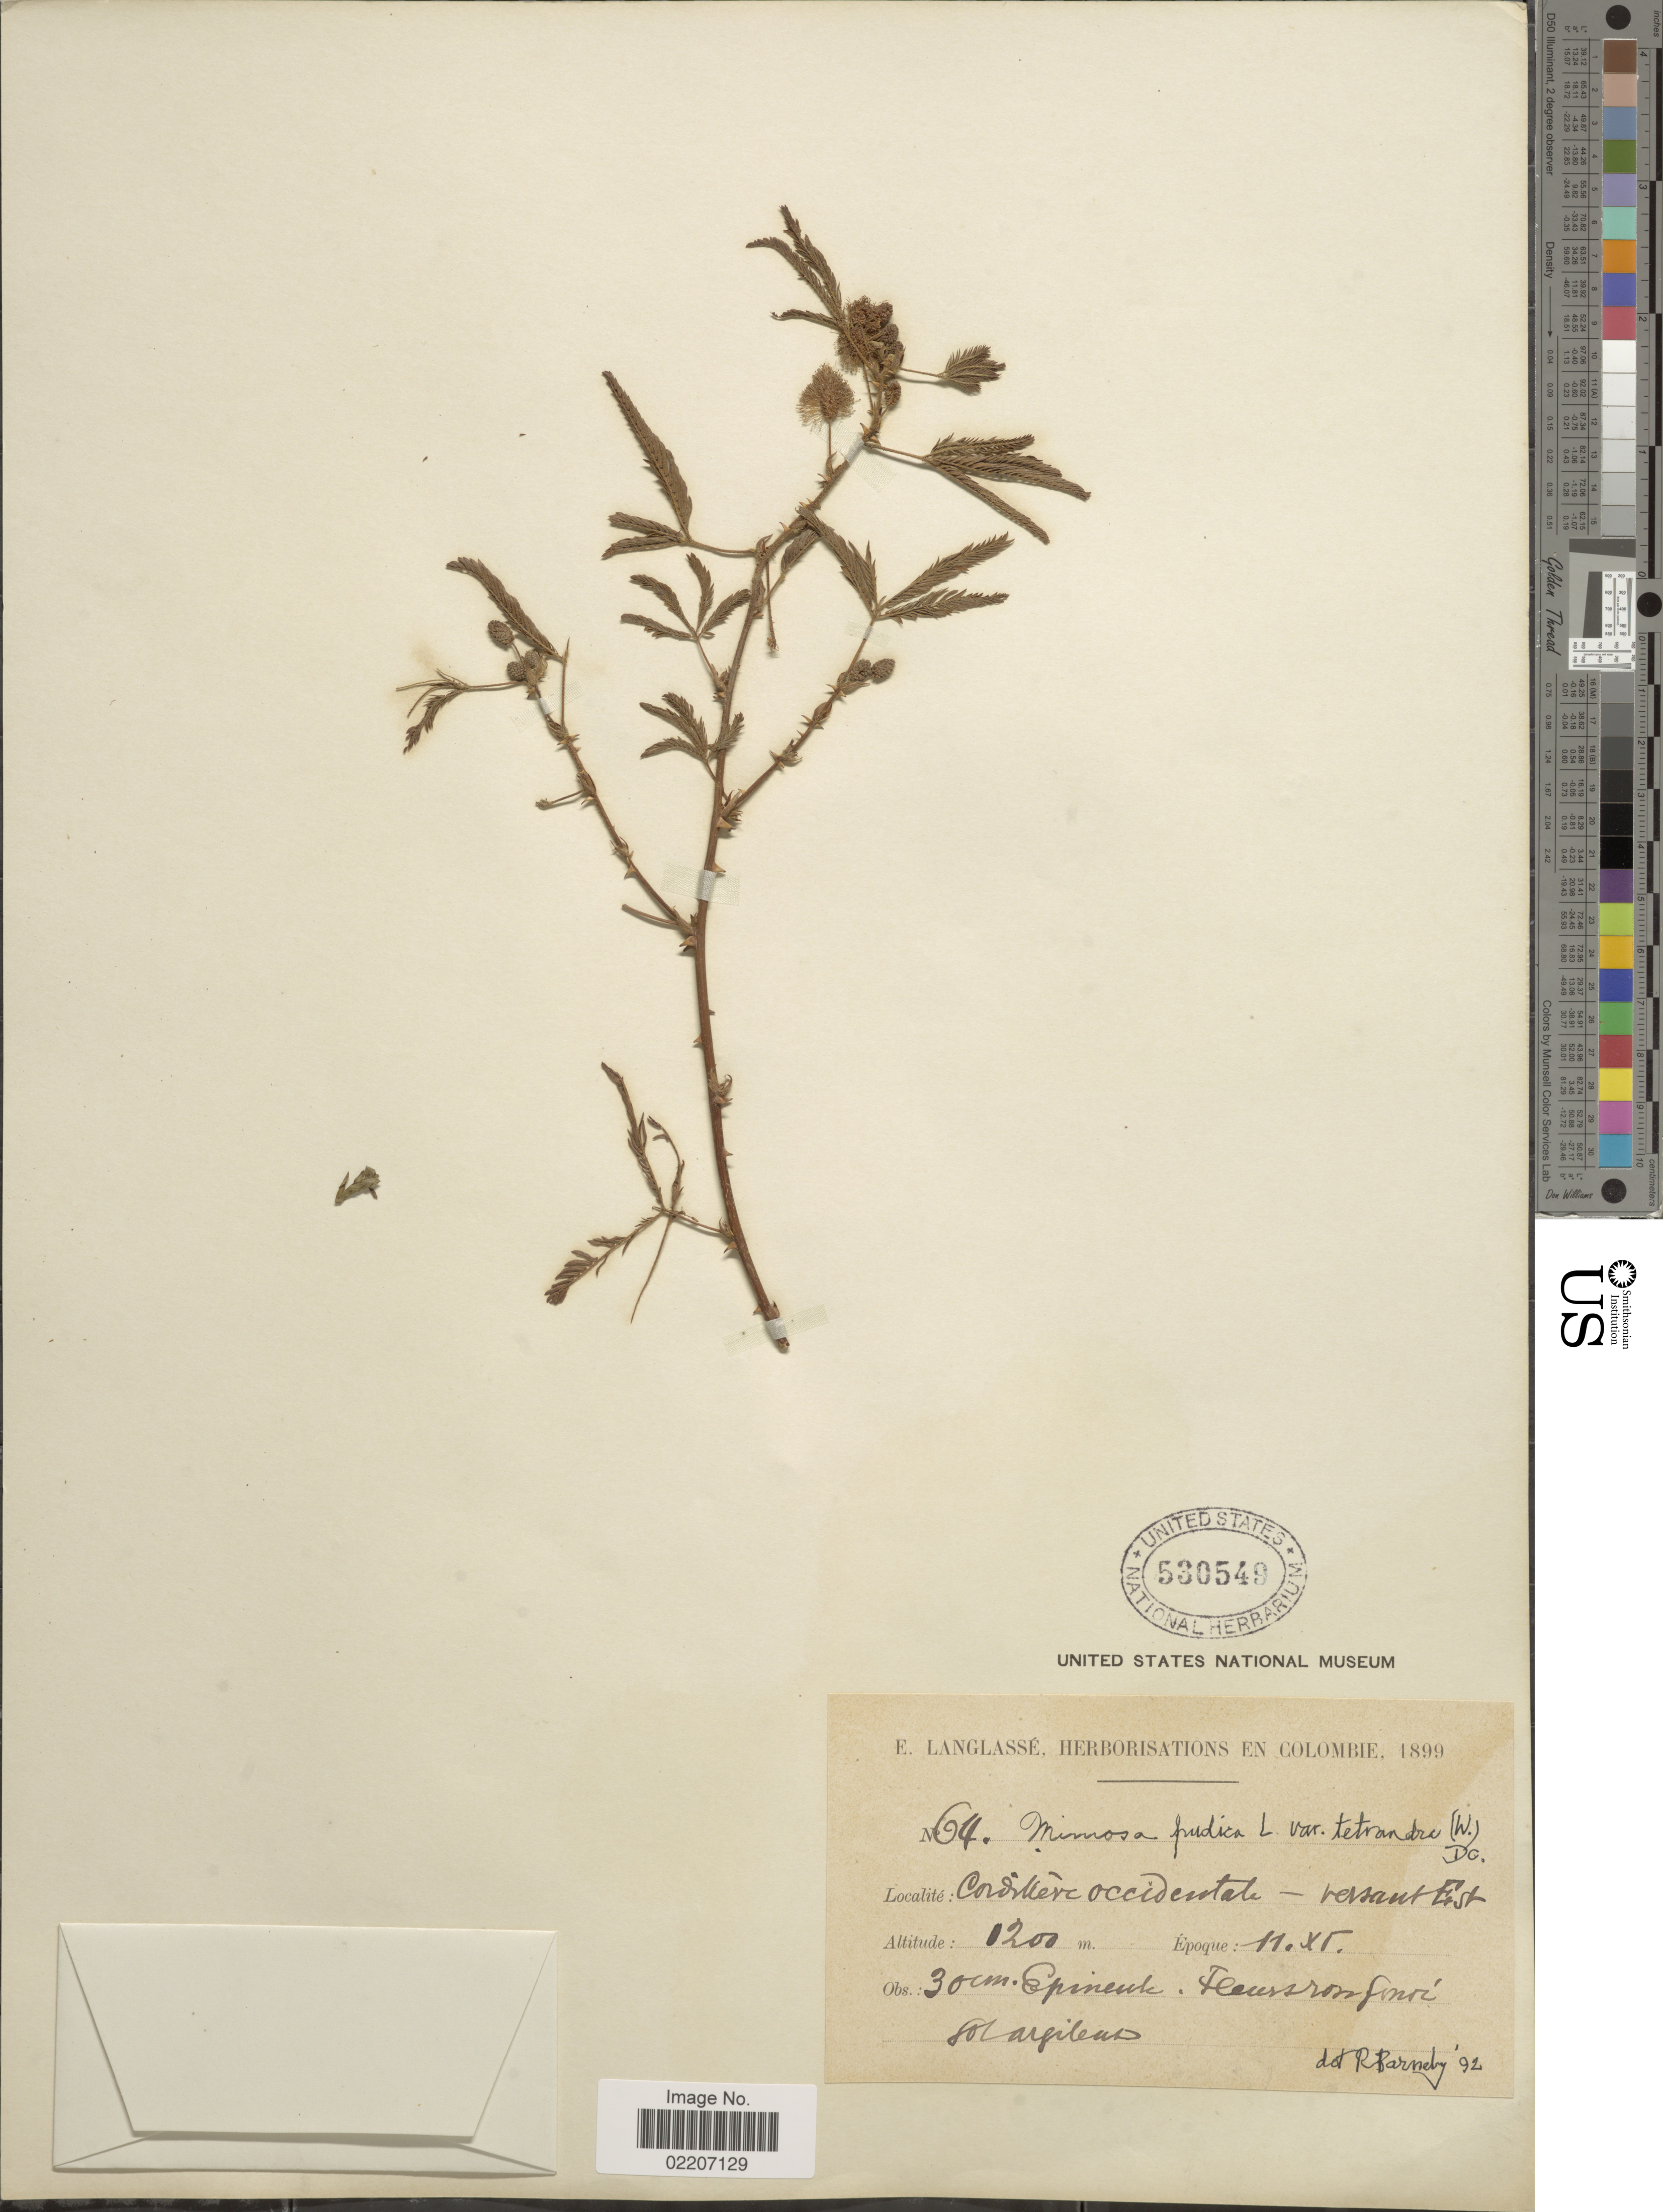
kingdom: Plantae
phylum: Tracheophyta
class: Magnoliopsida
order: Fabales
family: Fabaceae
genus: Mimosa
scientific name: Mimosa pudica var. tetrandra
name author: L.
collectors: E. Langlassé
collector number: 64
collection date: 1899-11-11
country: Colombia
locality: Cordilerra occidentale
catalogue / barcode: US 530549